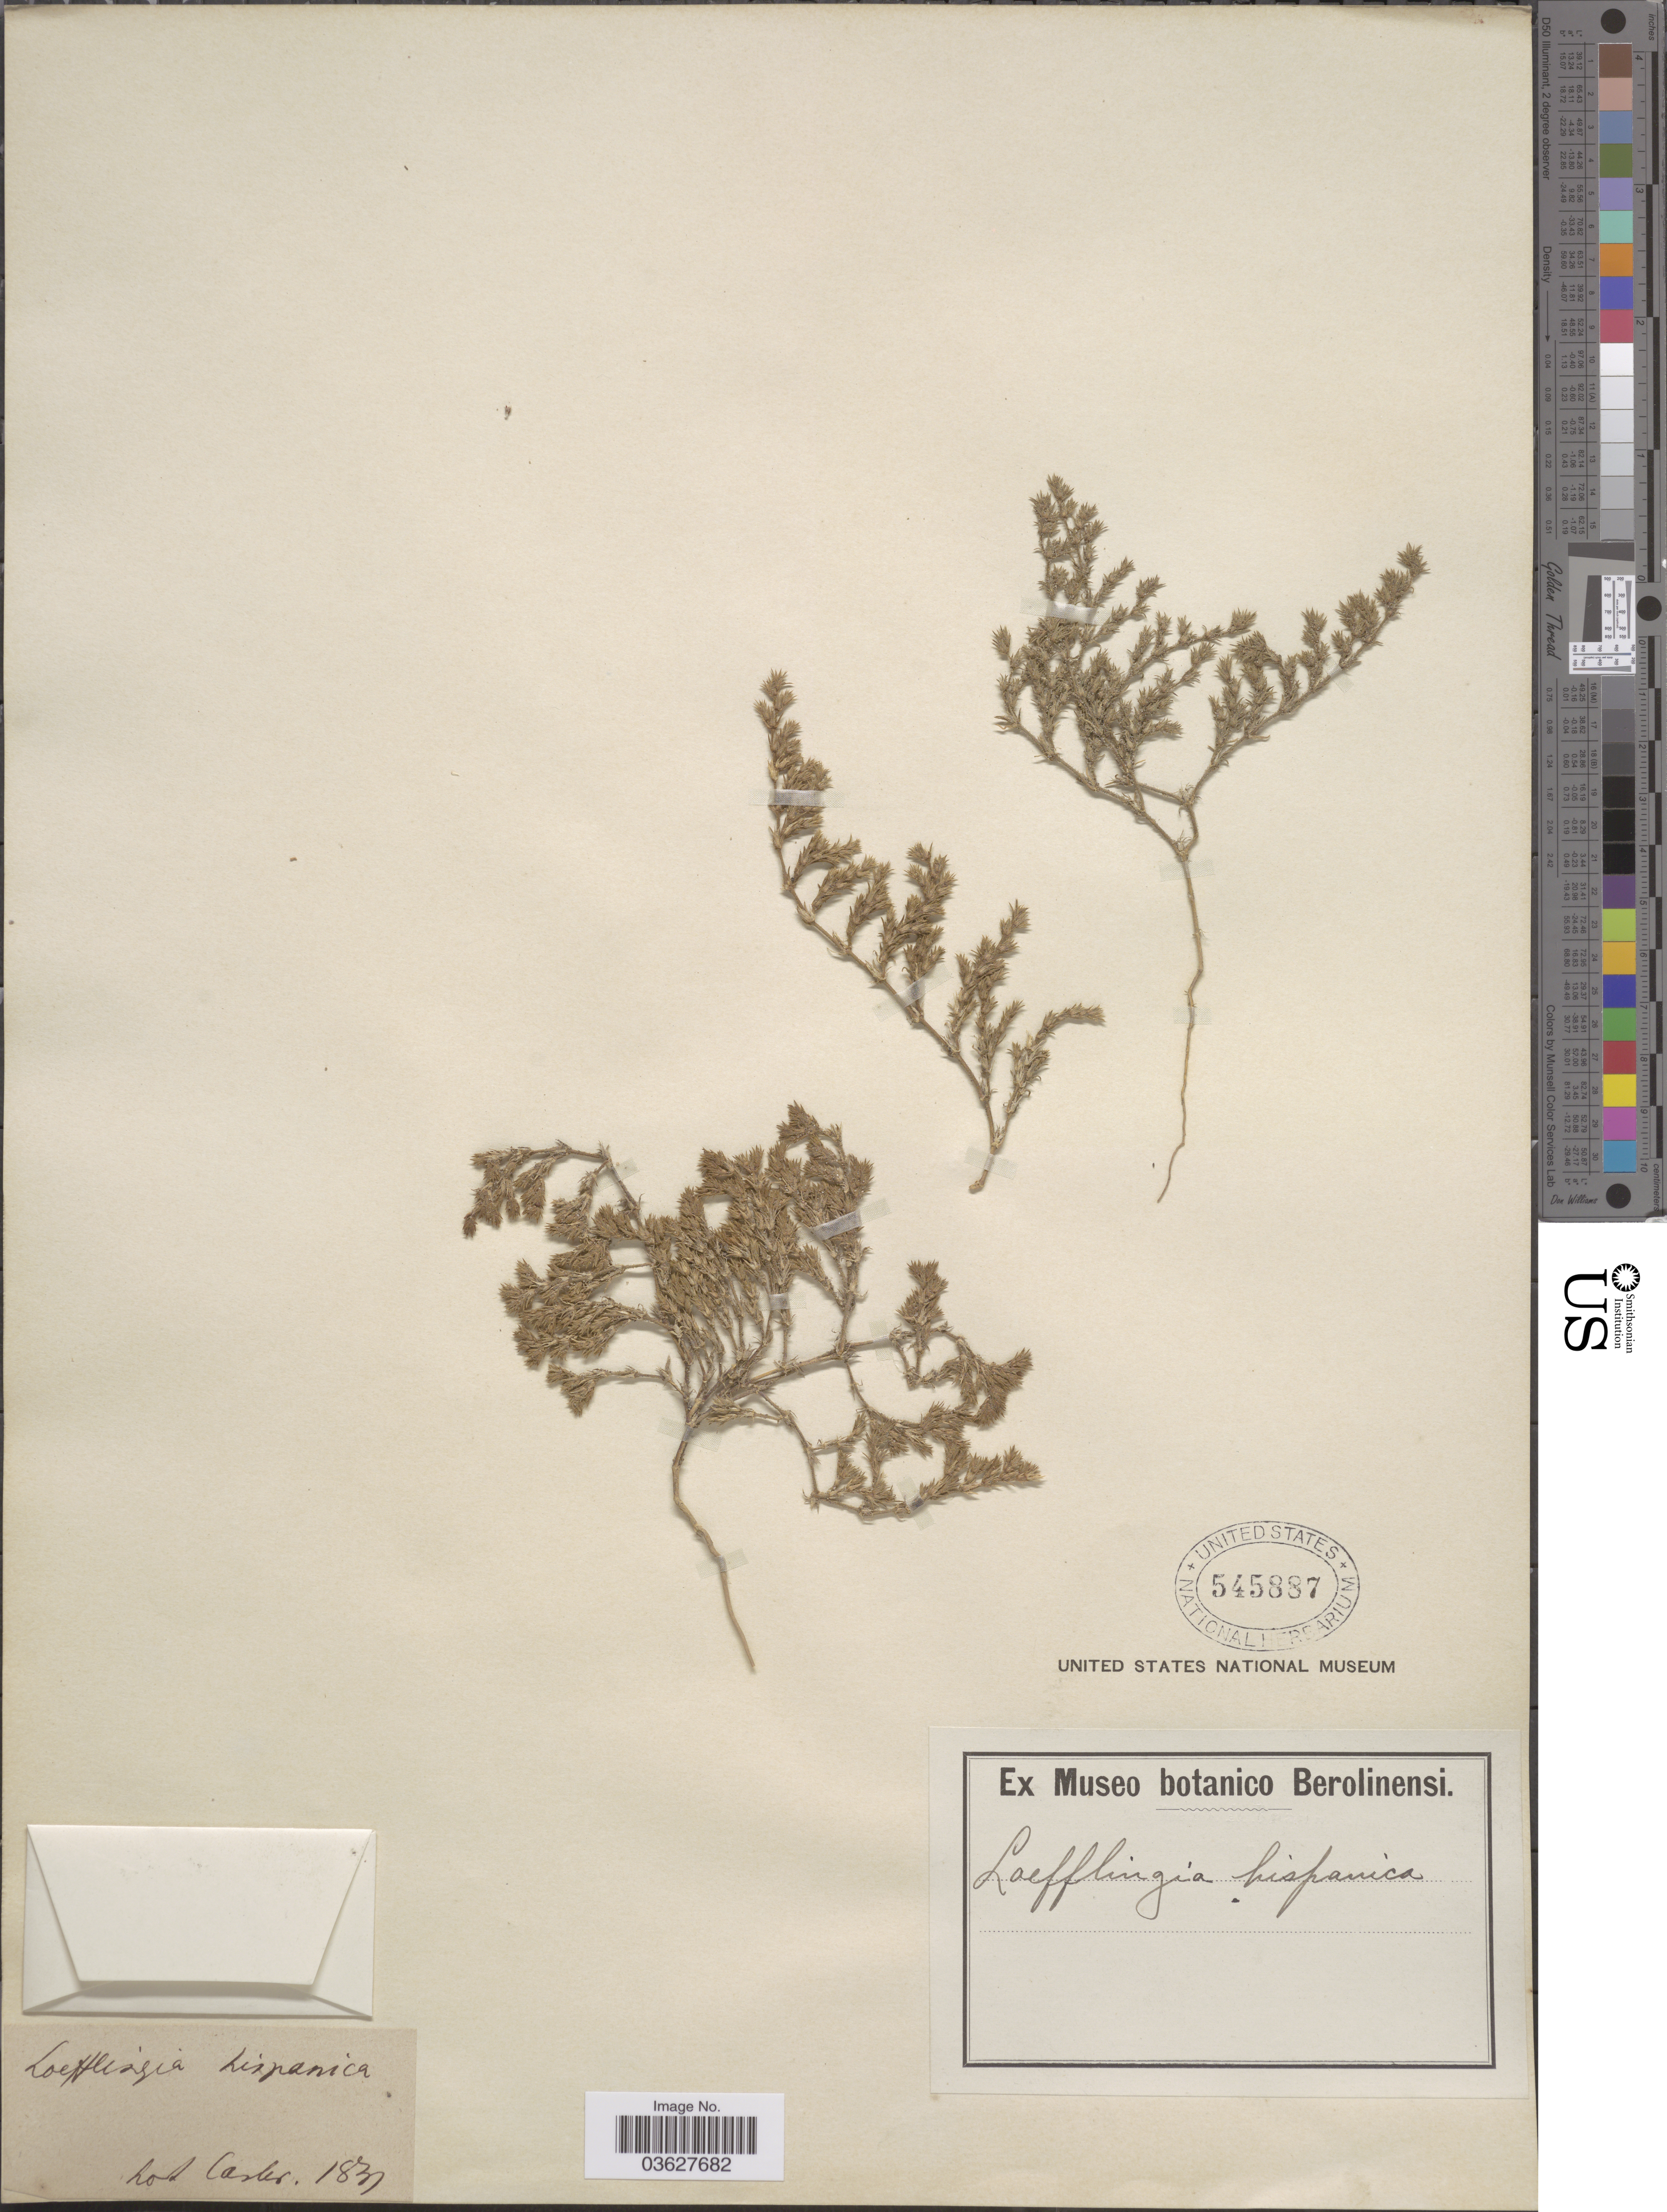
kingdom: Plantae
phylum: Tracheophyta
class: Magnoliopsida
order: Caryophyllales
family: Caryophyllaceae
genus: Loeflingia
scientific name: Loeflingia hispanica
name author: L.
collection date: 1831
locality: Hor. Caster. [interpreted]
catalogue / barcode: US 545887